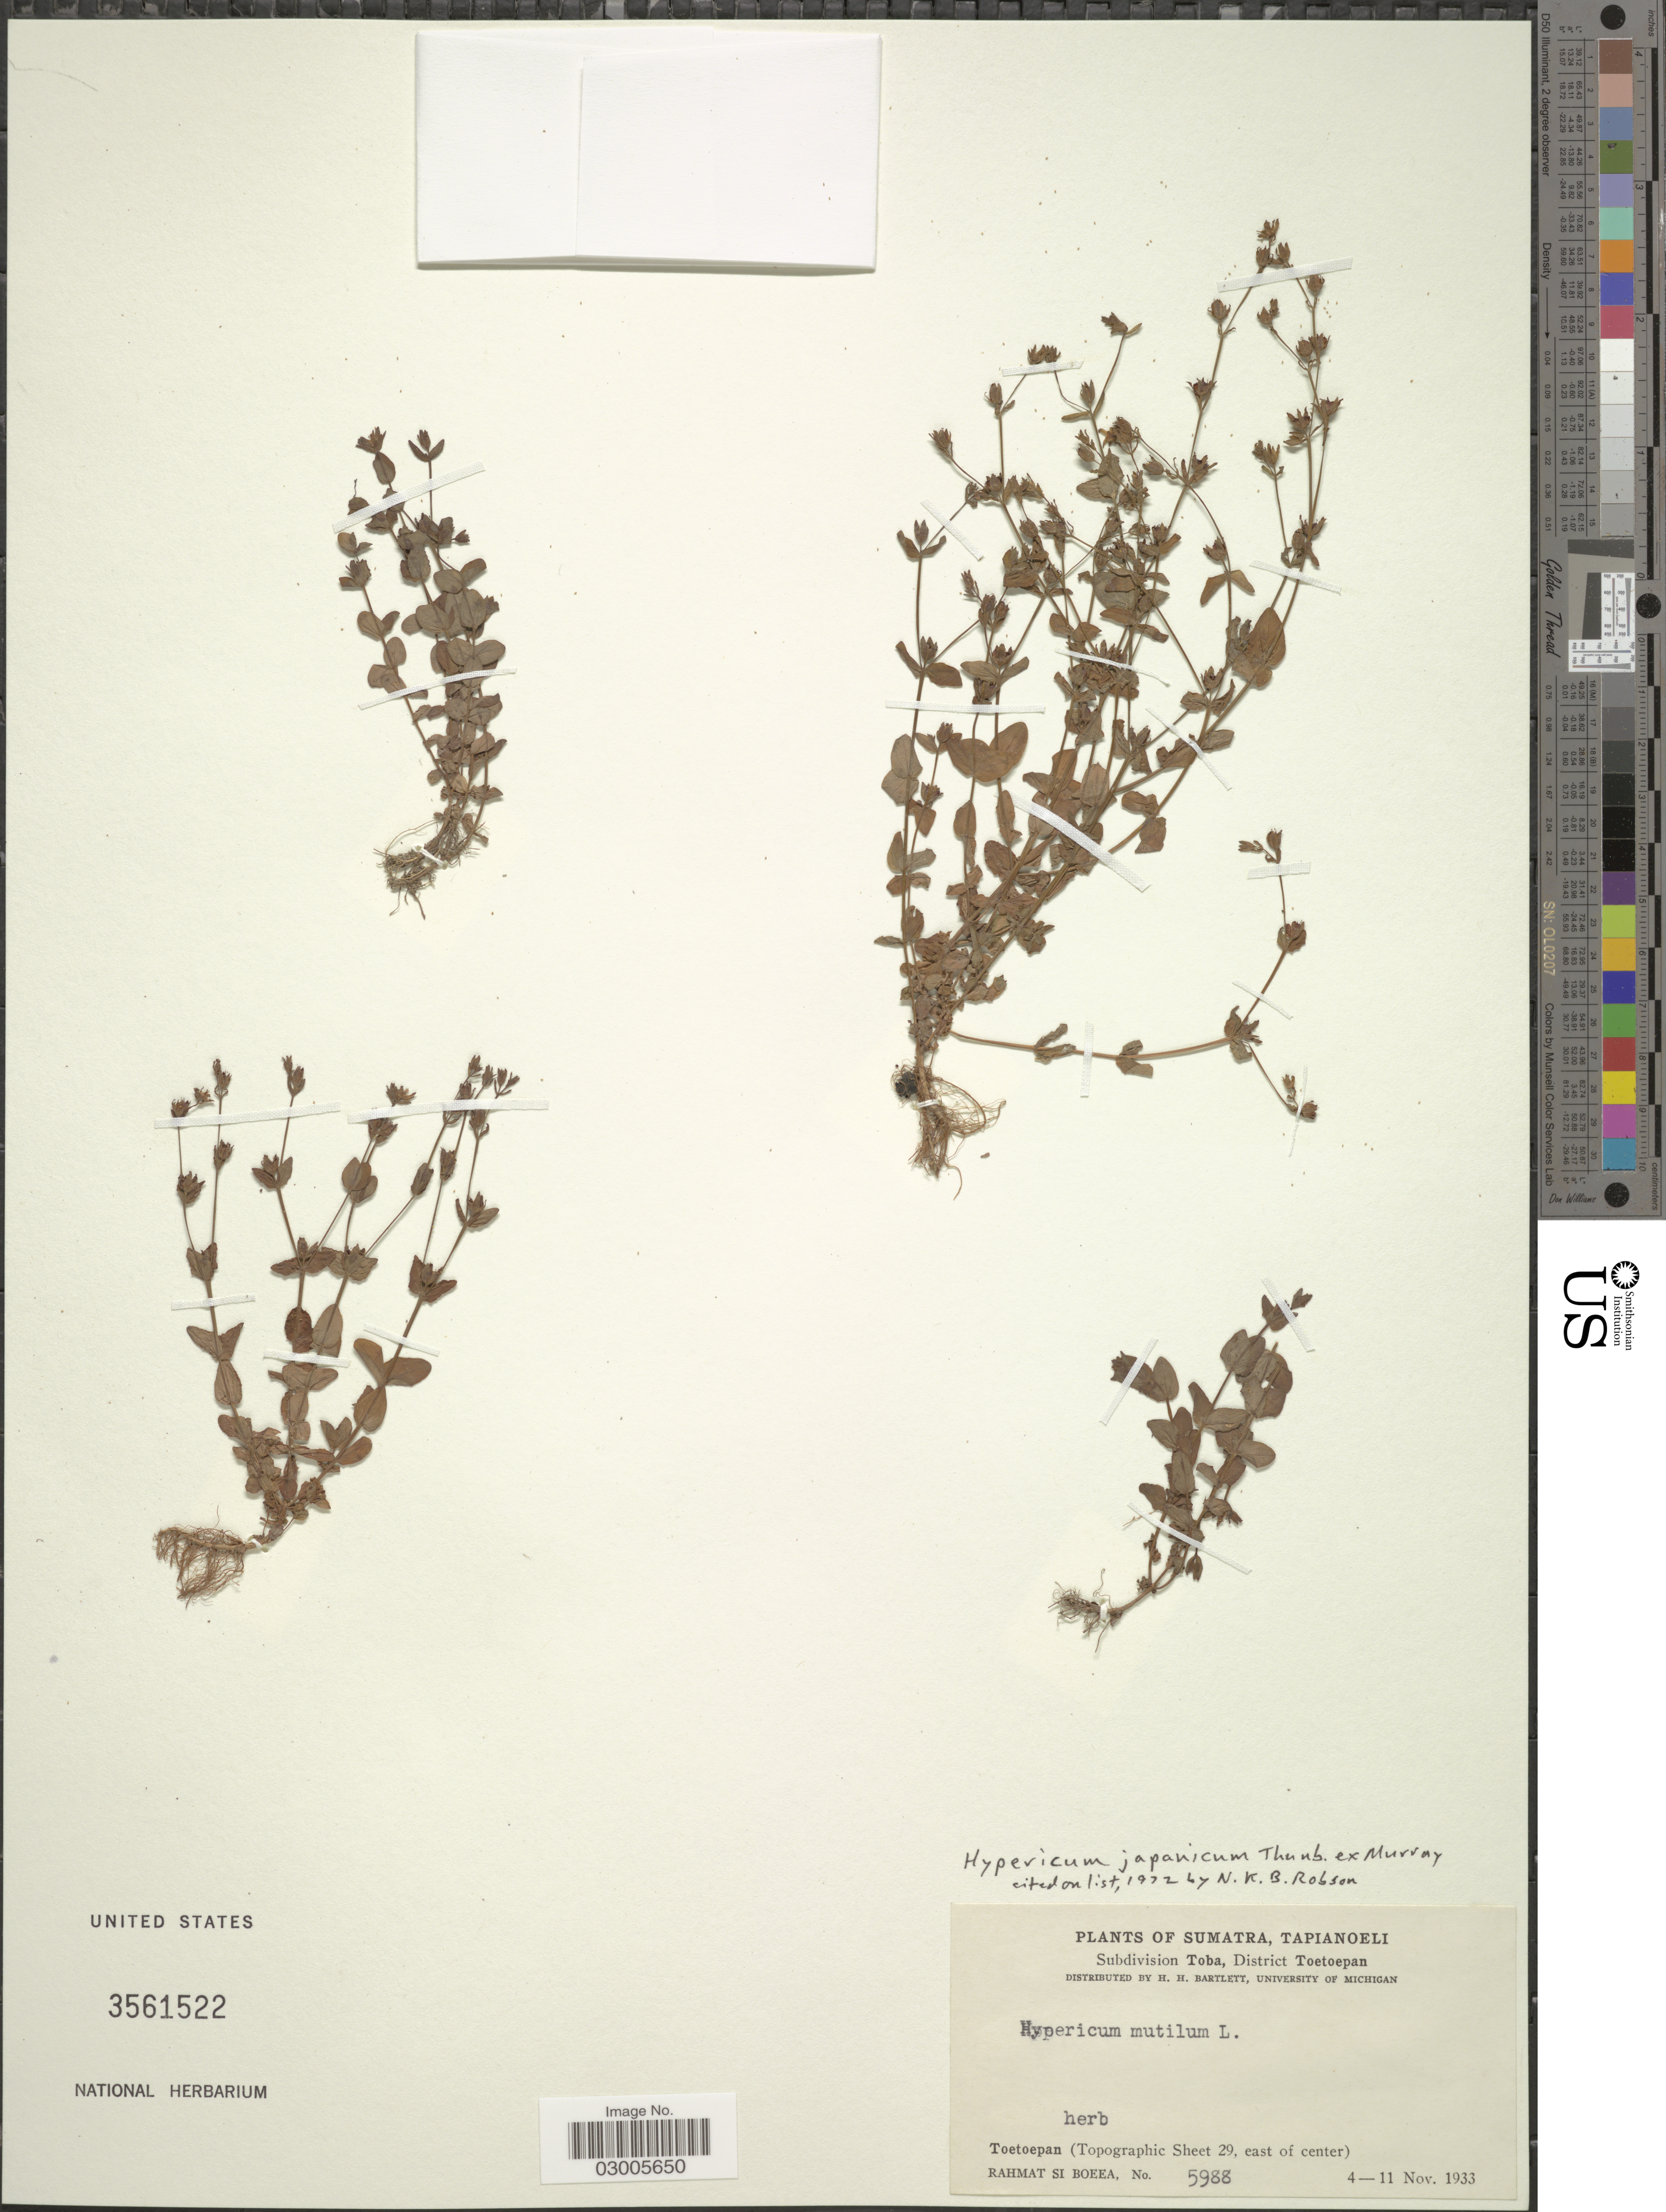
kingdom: Plantae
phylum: Tracheophyta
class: Magnoliopsida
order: Malpighiales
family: Hypericaceae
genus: Hypericum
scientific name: Hypericum japonicum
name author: Thunb.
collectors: Rahmat Si Boeea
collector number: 5988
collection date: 1933-11-04/1933-11-11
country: Indonesia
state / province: Sumatra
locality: Tapianoeli, Subdivision Toba, District Toetoepan, Toetoepan (Topographic Sheet 29, east of center).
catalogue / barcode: US 3561522